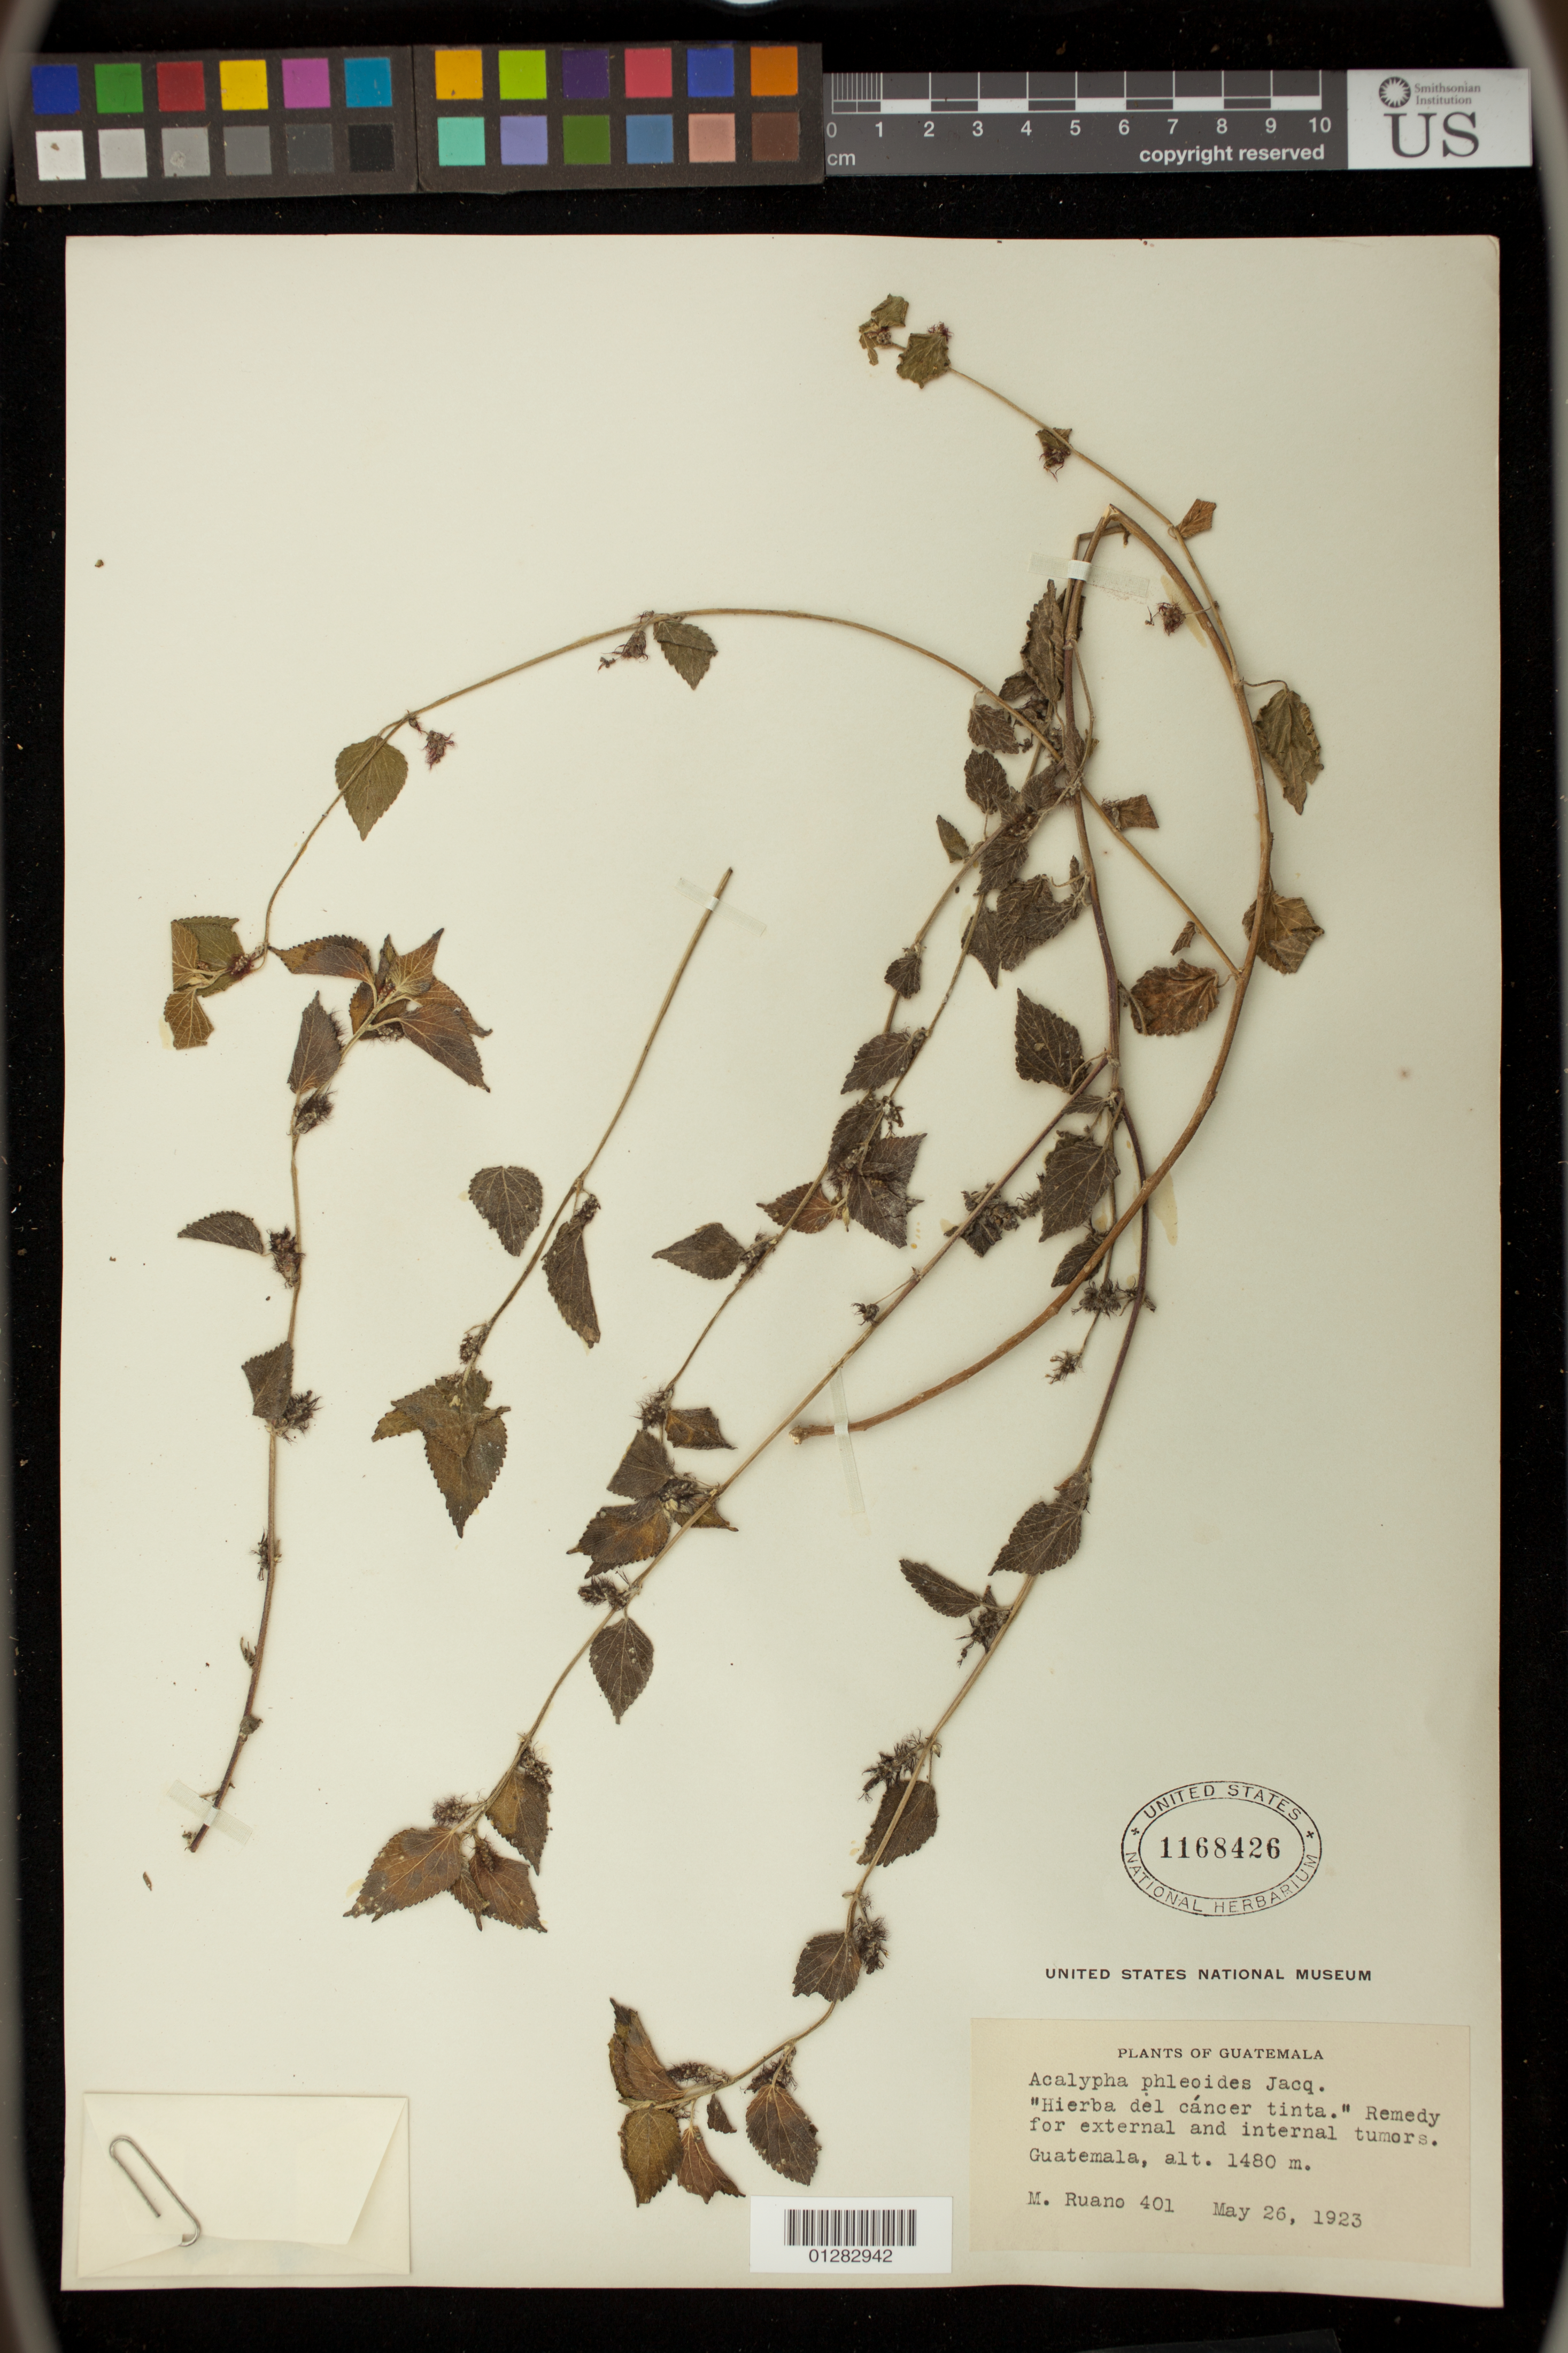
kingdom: Plantae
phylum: Tracheophyta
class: Magnoliopsida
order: Malpighiales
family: Euphorbiaceae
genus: Acalypha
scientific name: Acalypha sp.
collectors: M. Ruano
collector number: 401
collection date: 1923-05-26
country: Guatemala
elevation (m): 451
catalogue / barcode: US 1168426